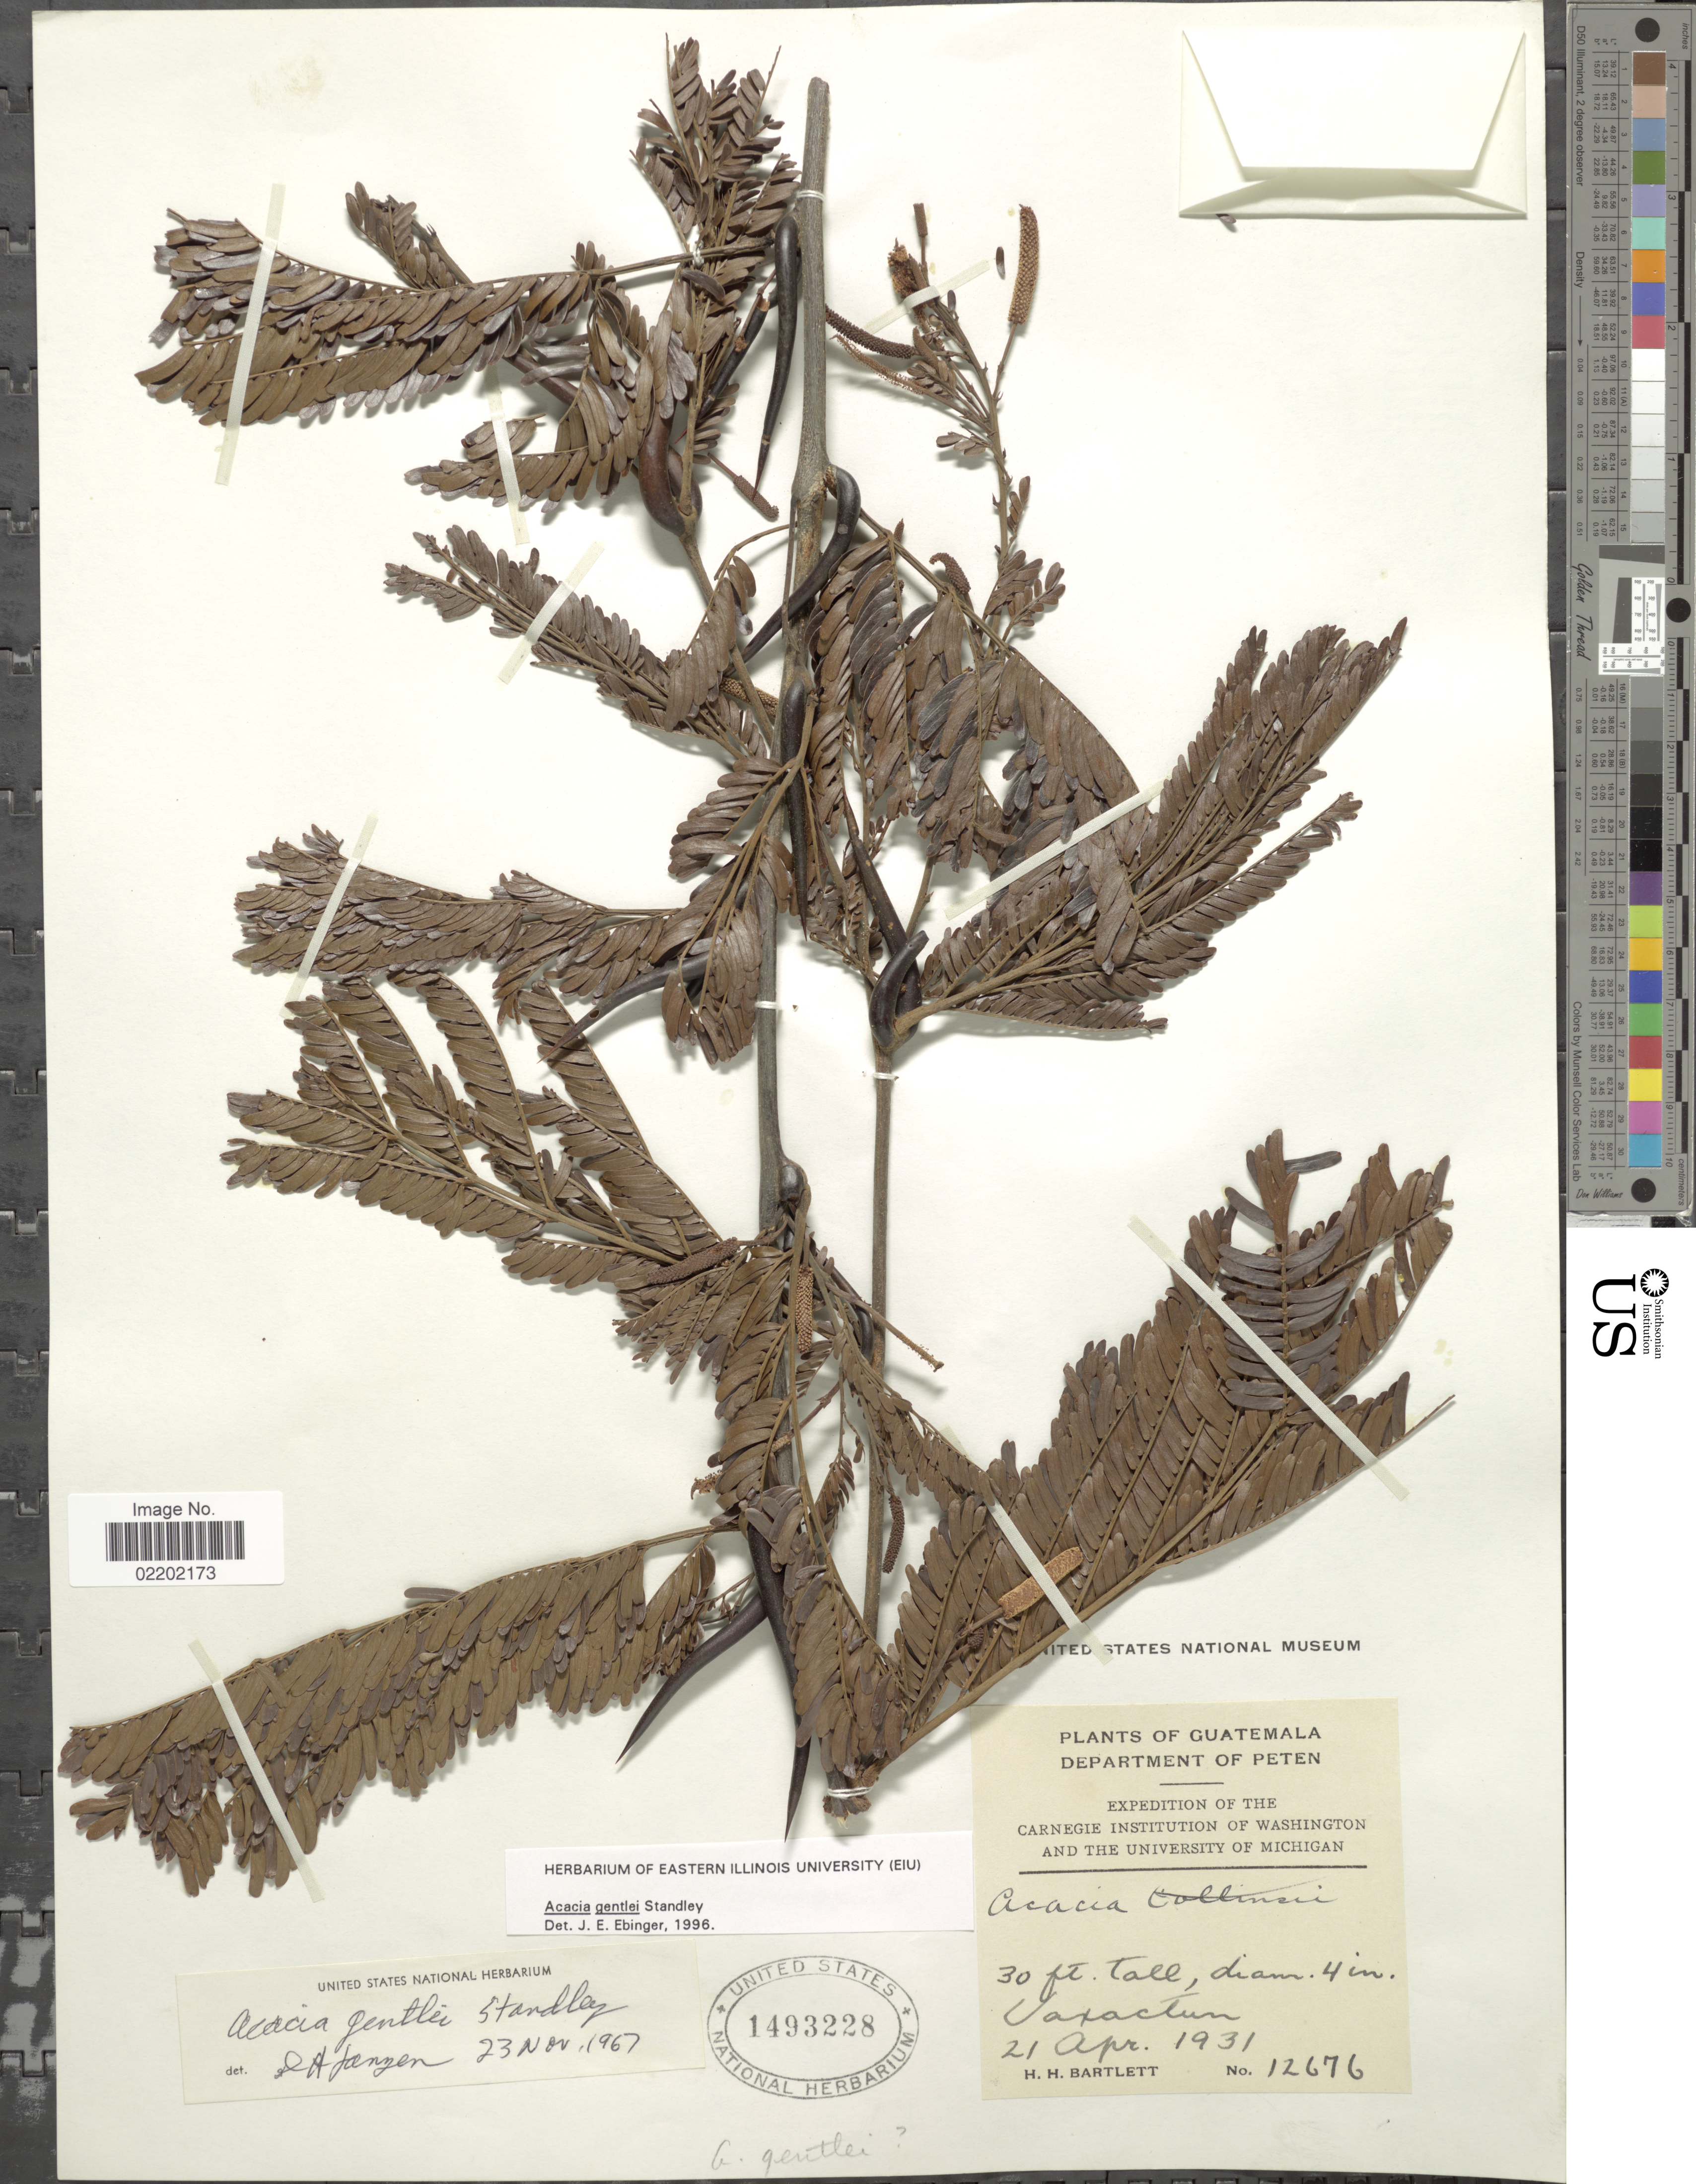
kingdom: Plantae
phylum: Tracheophyta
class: Magnoliopsida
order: Fabales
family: Fabaceae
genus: Vachellia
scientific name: Vachellia gentlei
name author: (Standl.) Seigler & Ebinger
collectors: H. H. Bartlett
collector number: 12676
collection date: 1931-04-21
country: Guatemala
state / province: El Petén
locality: Department of Peten, Uaxatum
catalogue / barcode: US 1493228